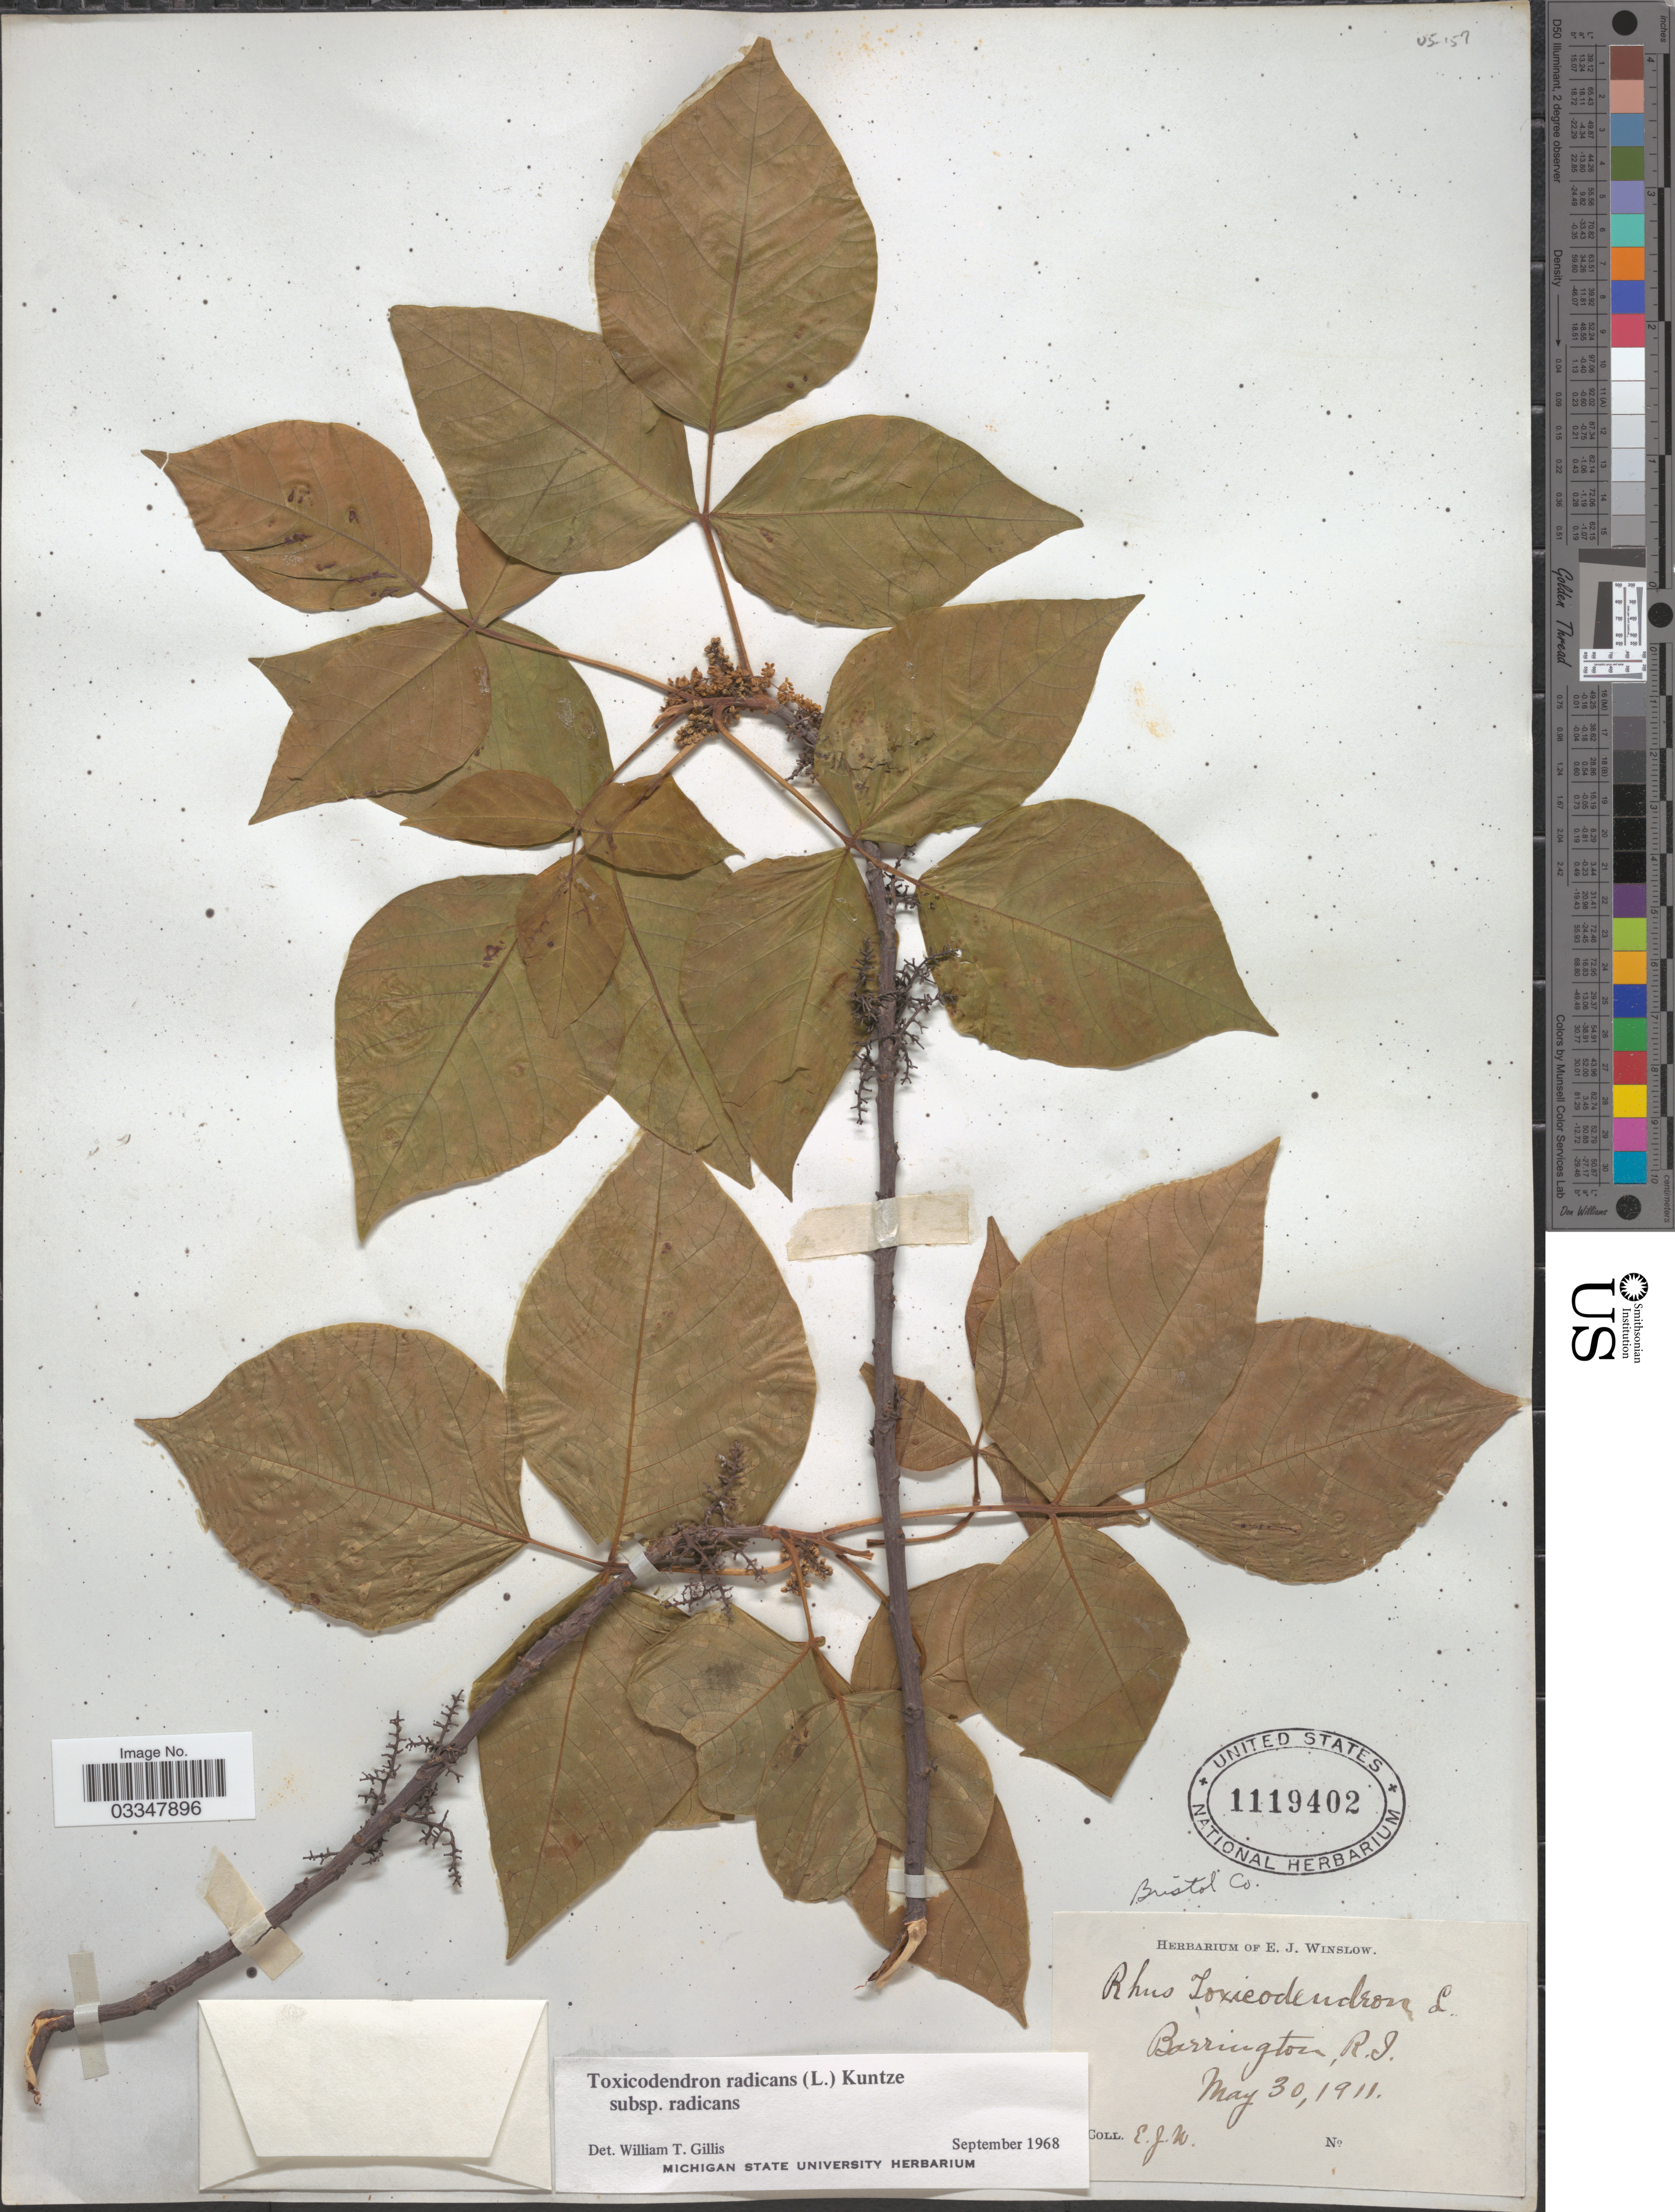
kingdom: Plantae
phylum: Tracheophyta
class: Magnoliopsida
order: Sapindales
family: Anacardiaceae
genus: Toxicodendron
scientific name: Toxicodendron radicans subsp. radicans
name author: (L.) Kuntze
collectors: E. Winslow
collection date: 1911-05-30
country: United States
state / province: Rhode Island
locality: Barrington. Bristol Co.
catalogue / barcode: US 1119402